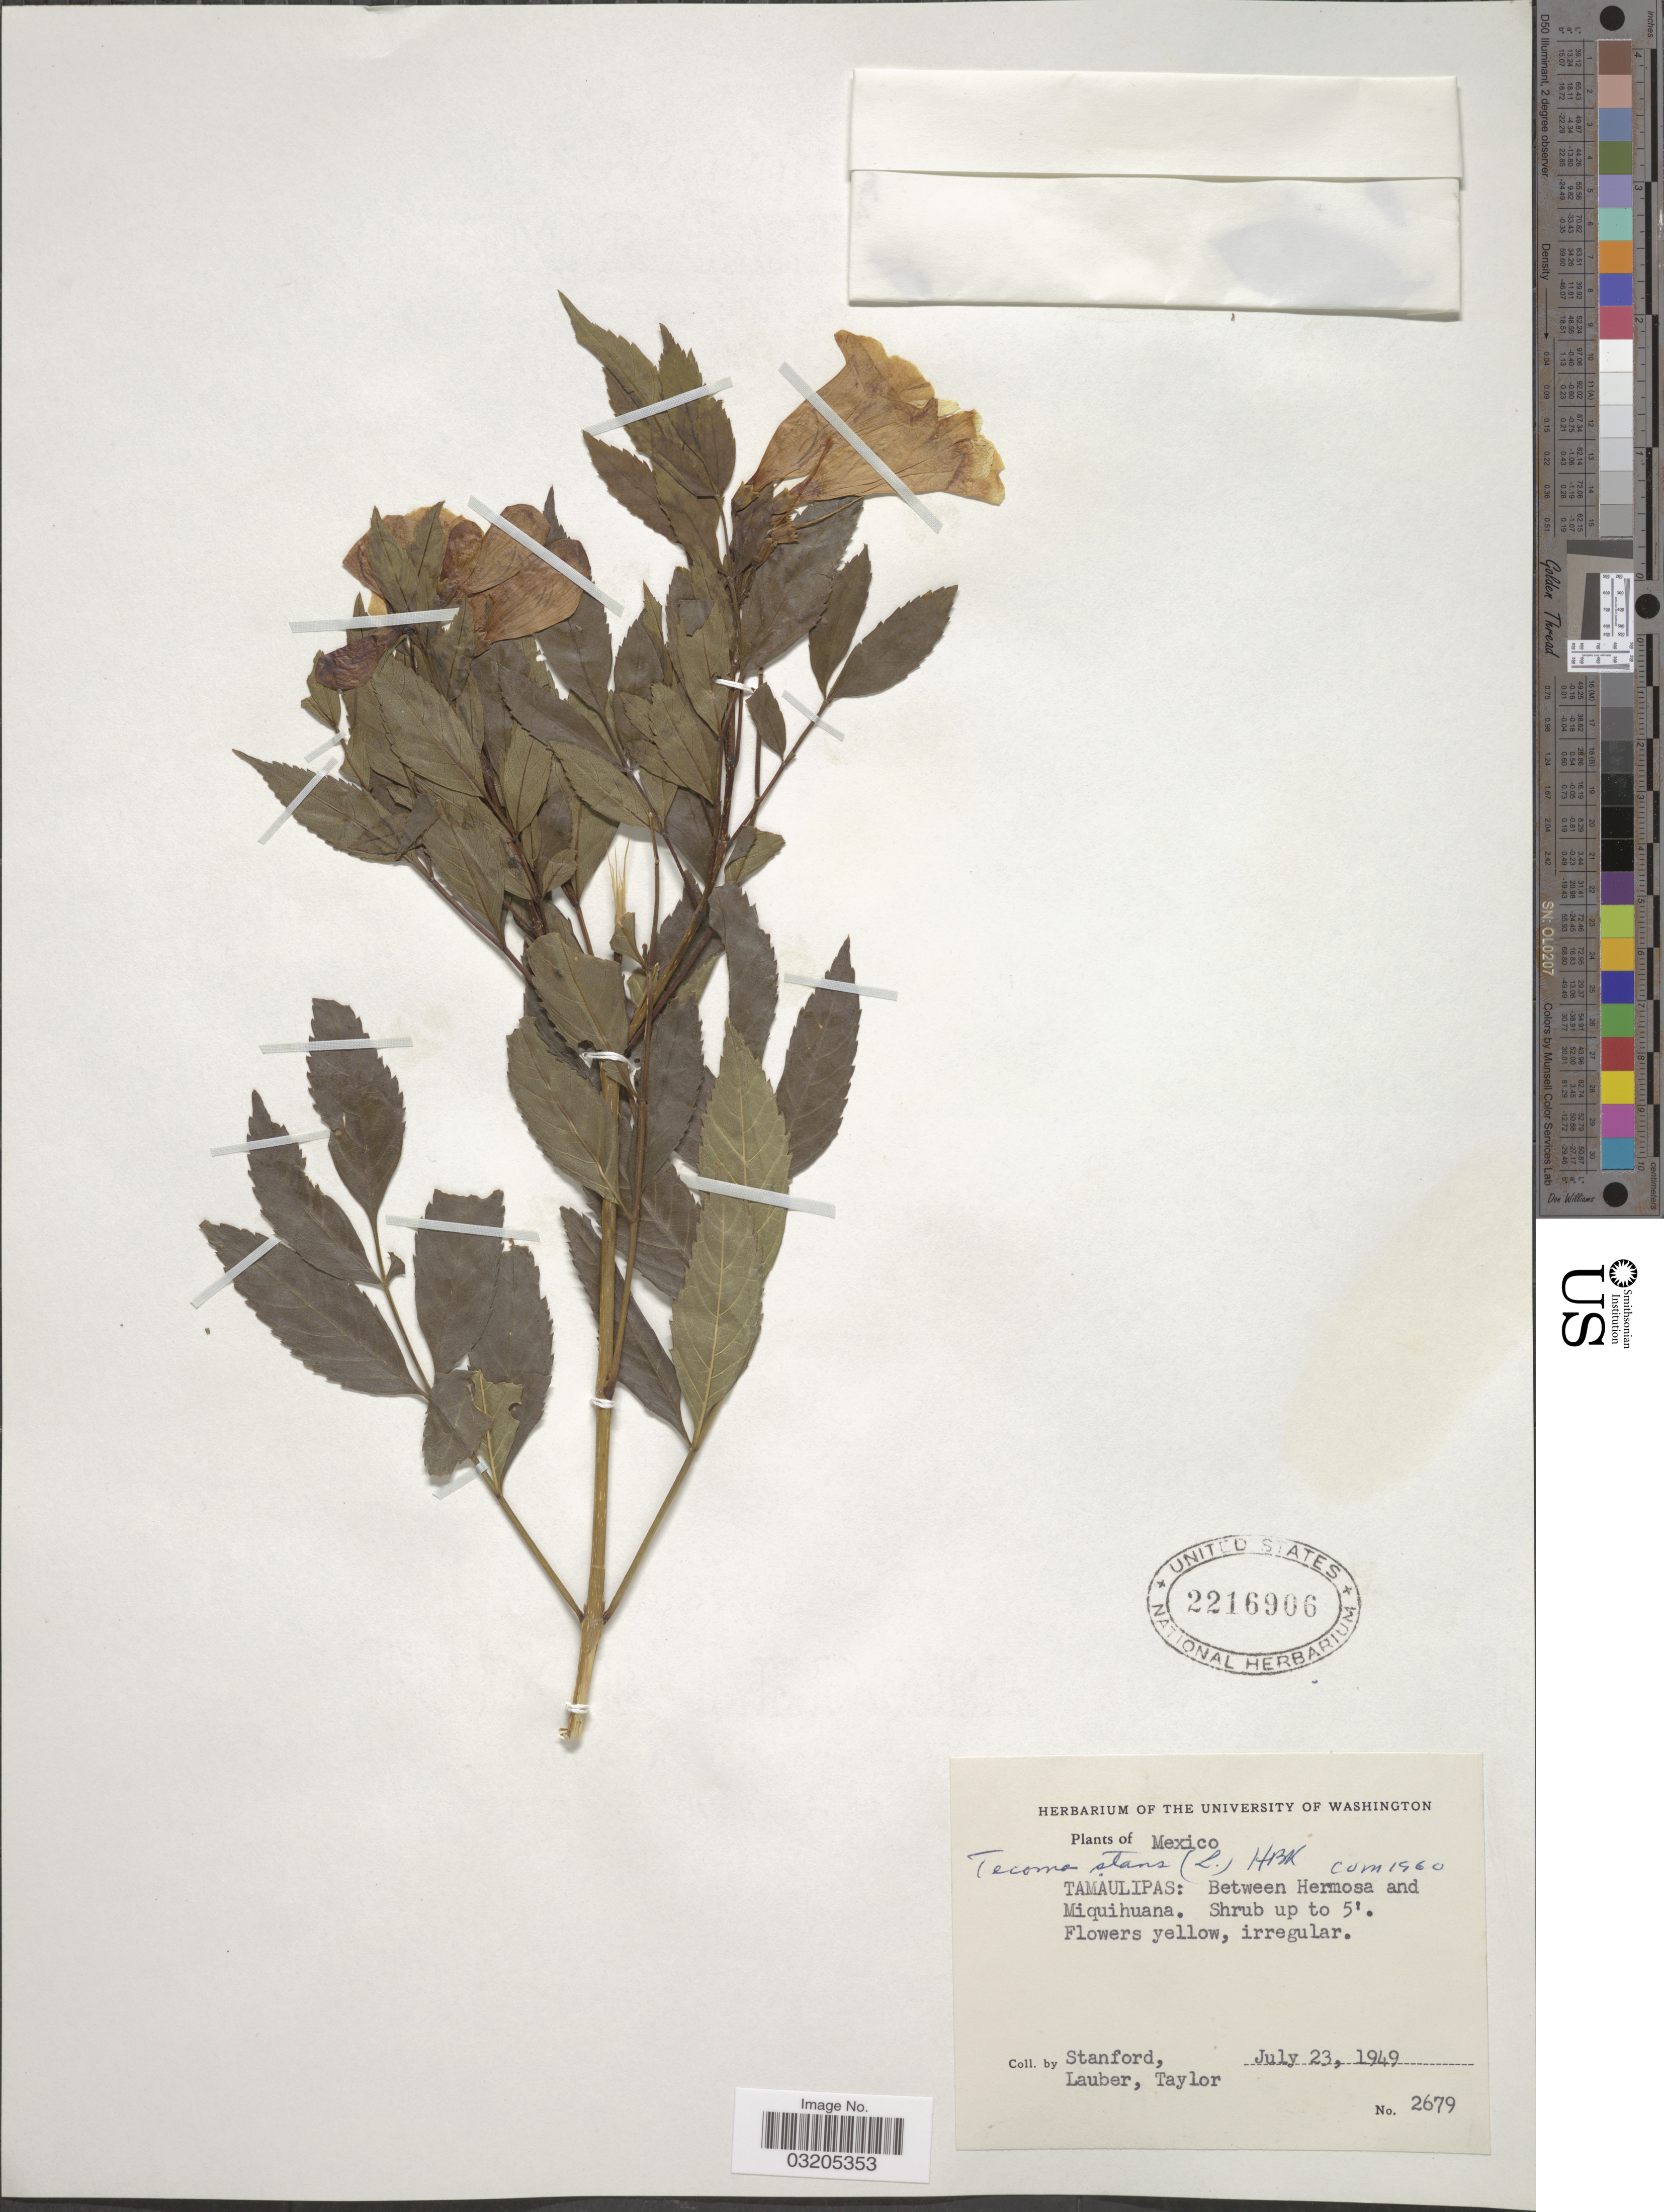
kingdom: Plantae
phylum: Tracheophyta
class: Magnoliopsida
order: Lamiales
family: Bignoniaceae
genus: Tecoma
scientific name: Tecoma stans var. stans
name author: (L.) Juss. ex Kunth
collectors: -. Stanford, Lauber, -- & -. Taylor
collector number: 2679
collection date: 1949-07-23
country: Mexico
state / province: Tamaulipas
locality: Between Hermosa and Miquihuana.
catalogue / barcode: US 2216906